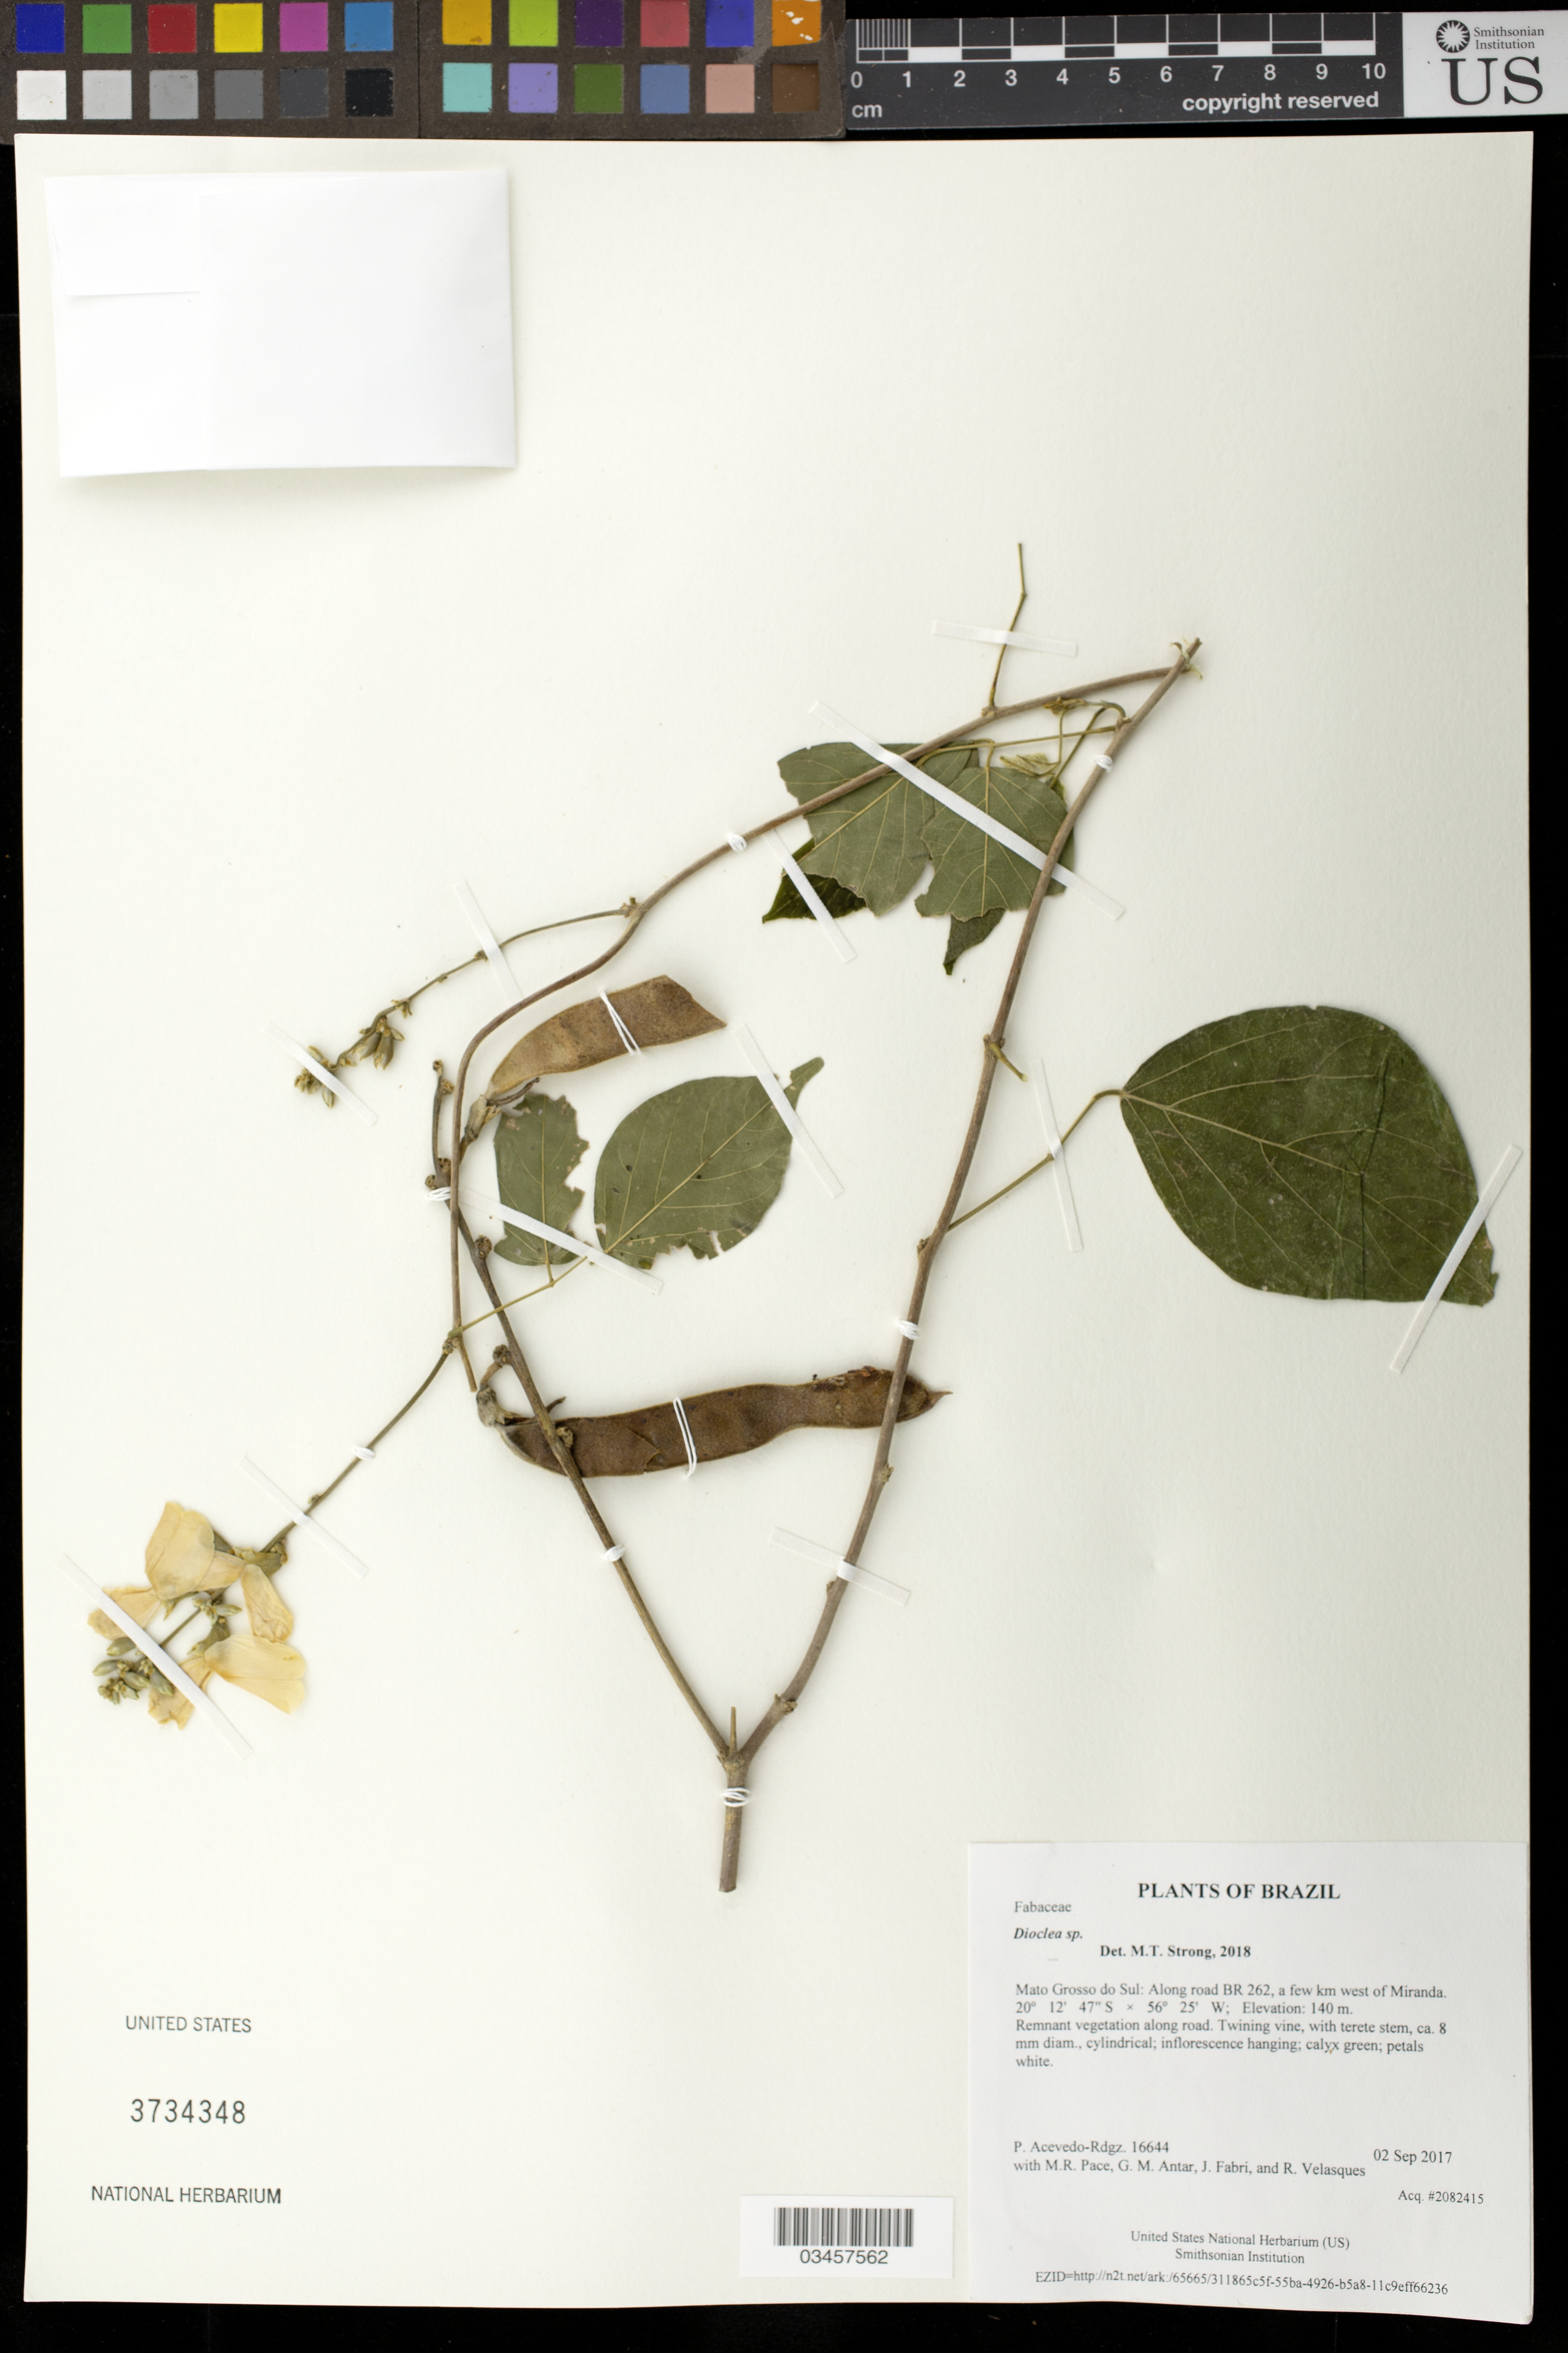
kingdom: Plantae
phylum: Tracheophyta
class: Magnoliopsida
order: Fabales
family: Fabaceae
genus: Dioclea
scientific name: Dioclea sp.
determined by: Strong, Mark T., (BOT), Smithsonian Institution - National Museum of Natural History (UNITED STATES)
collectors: P. Acevedo-Rodr., M. R. Pace, G. M. Antar, J. Fabri & R. Velasques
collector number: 16644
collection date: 2017-09-02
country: Brazil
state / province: Mato Grosso do Sul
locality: Along road BR 262, a few km west of Miranda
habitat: Remnant vegetation along road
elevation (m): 140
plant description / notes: US, NY, K, MO, RB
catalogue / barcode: US 3734348